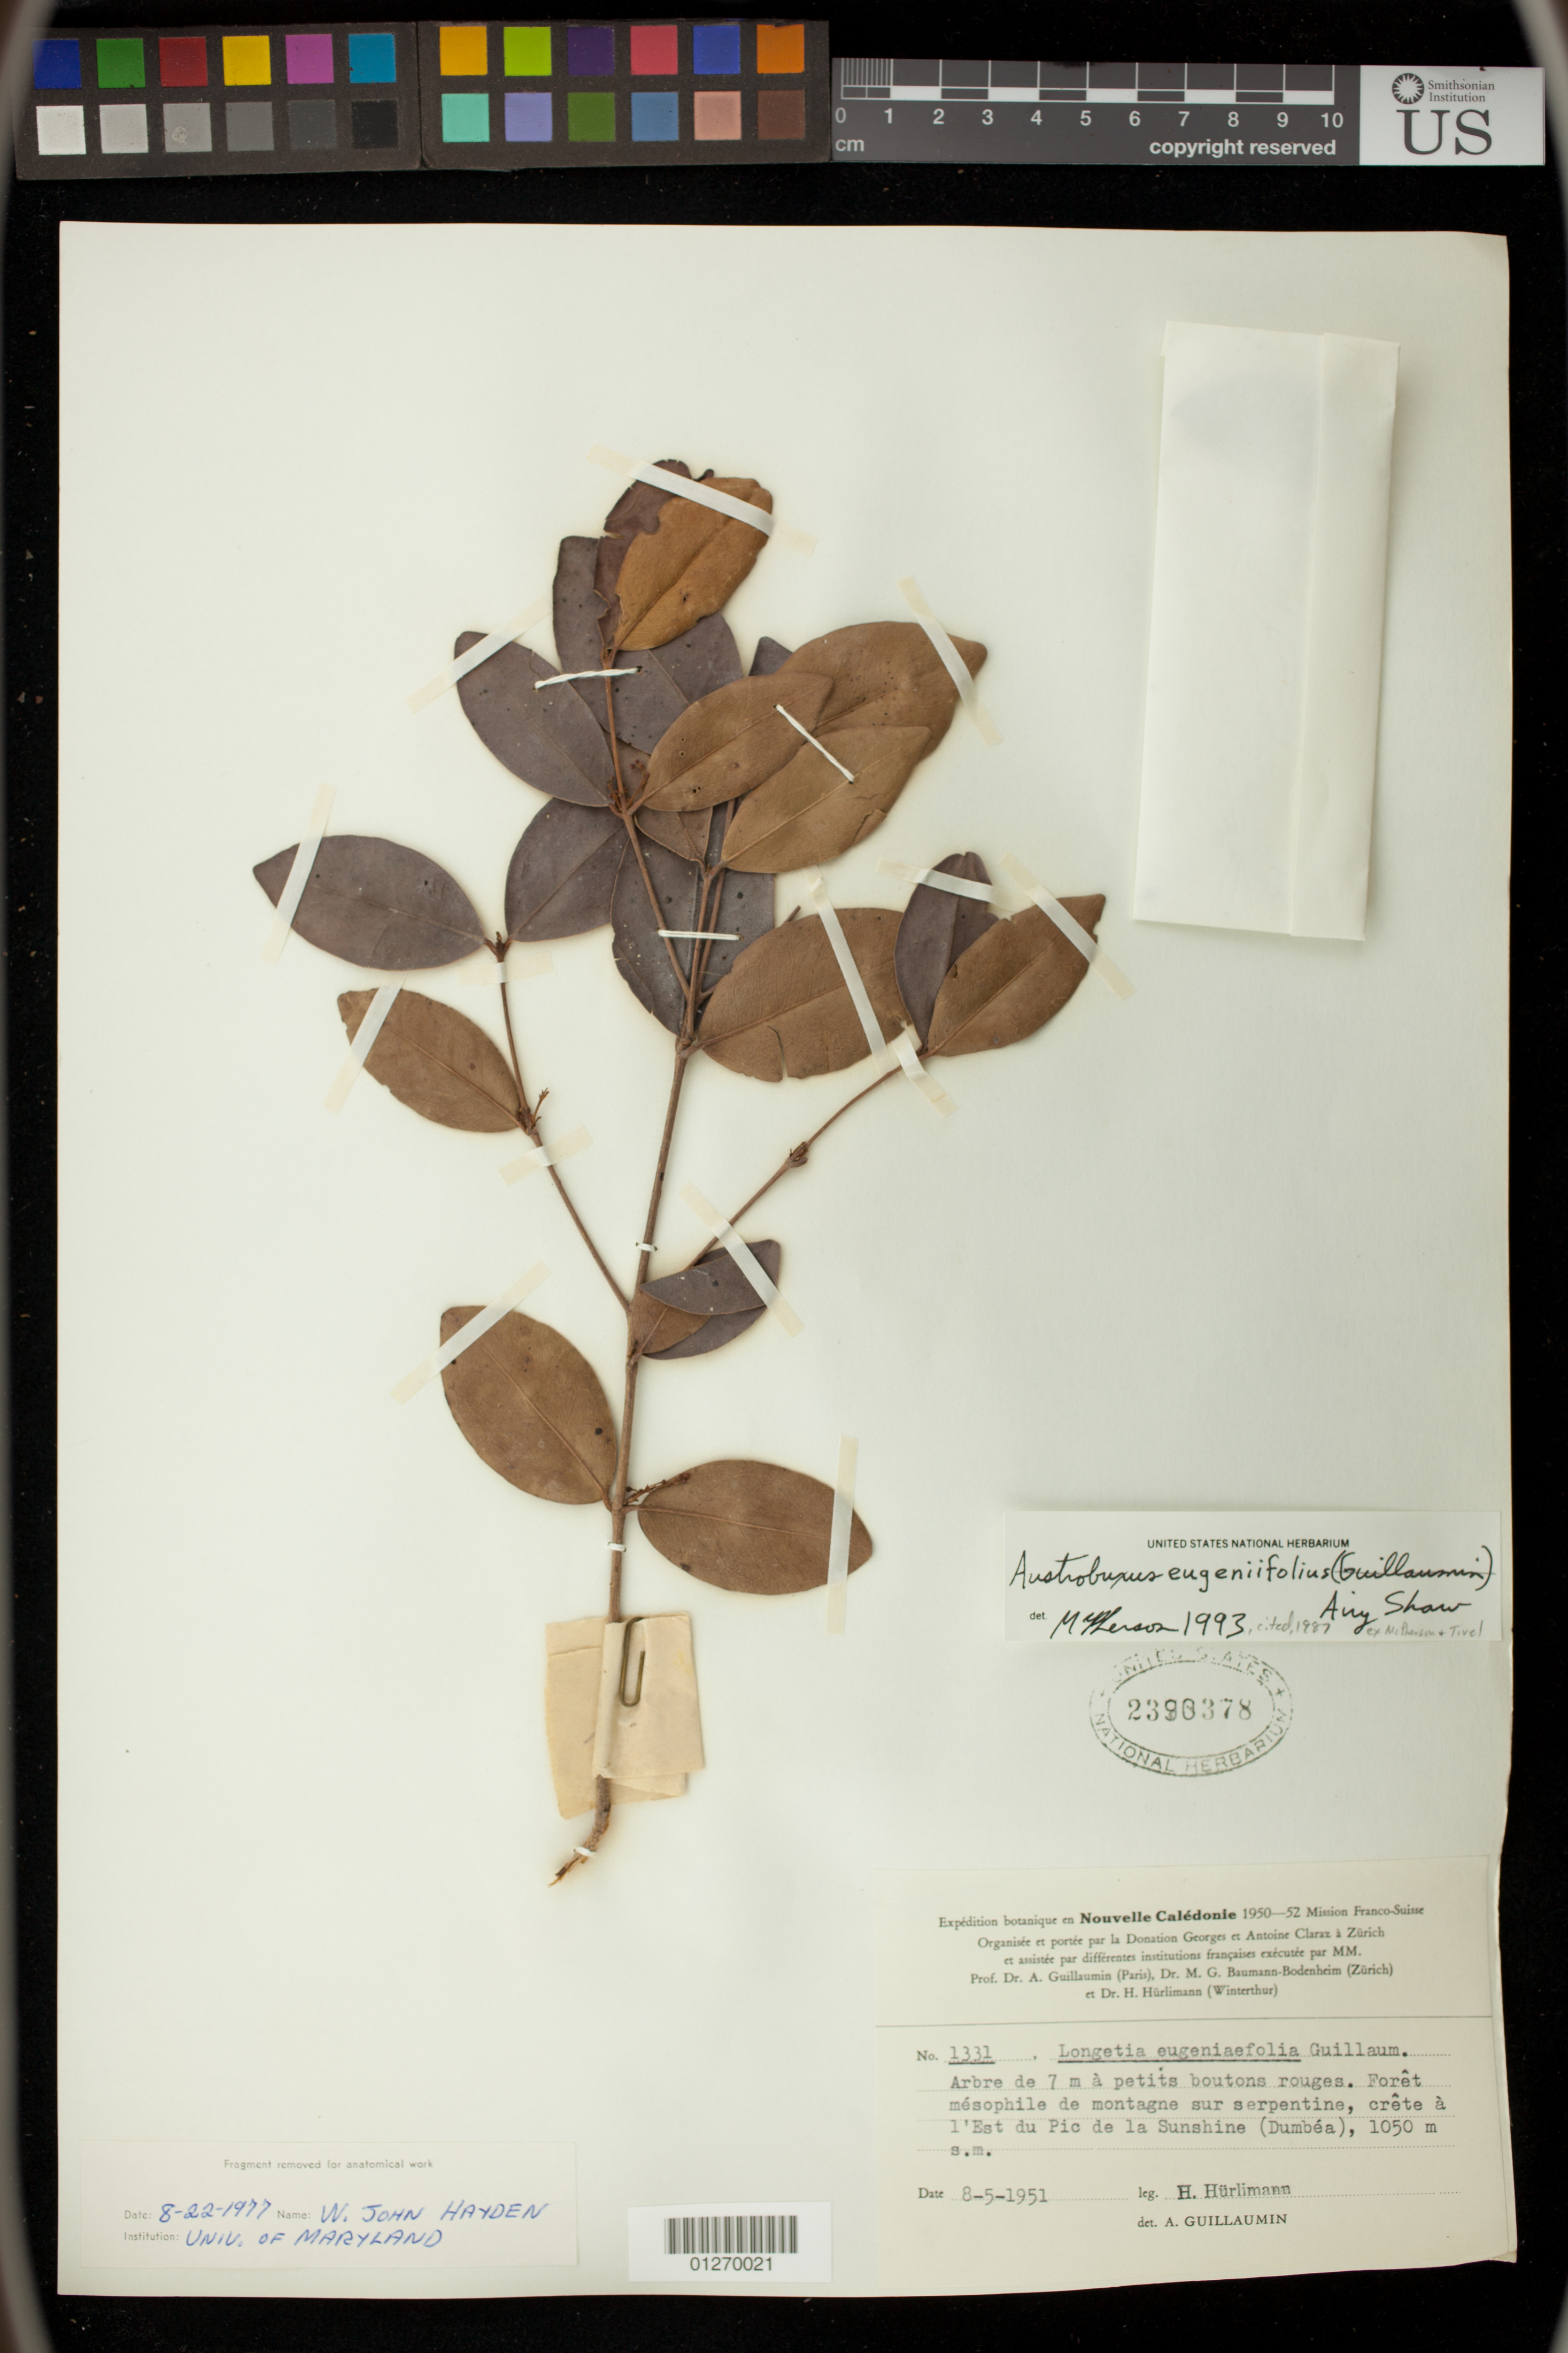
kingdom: Plantae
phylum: Tracheophyta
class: Magnoliopsida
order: Malpighiales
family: Picrodendraceae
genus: Austrobuxus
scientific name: Austrobuxus eugeniifolius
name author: Airy Shaw ex McPherson & Tirel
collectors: H. Hurlimann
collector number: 1331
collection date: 1951-05-08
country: New Caledonia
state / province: South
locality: crete a l'Est du Pic de la Sunshine (Dumbea)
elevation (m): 1050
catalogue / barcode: US 2390378